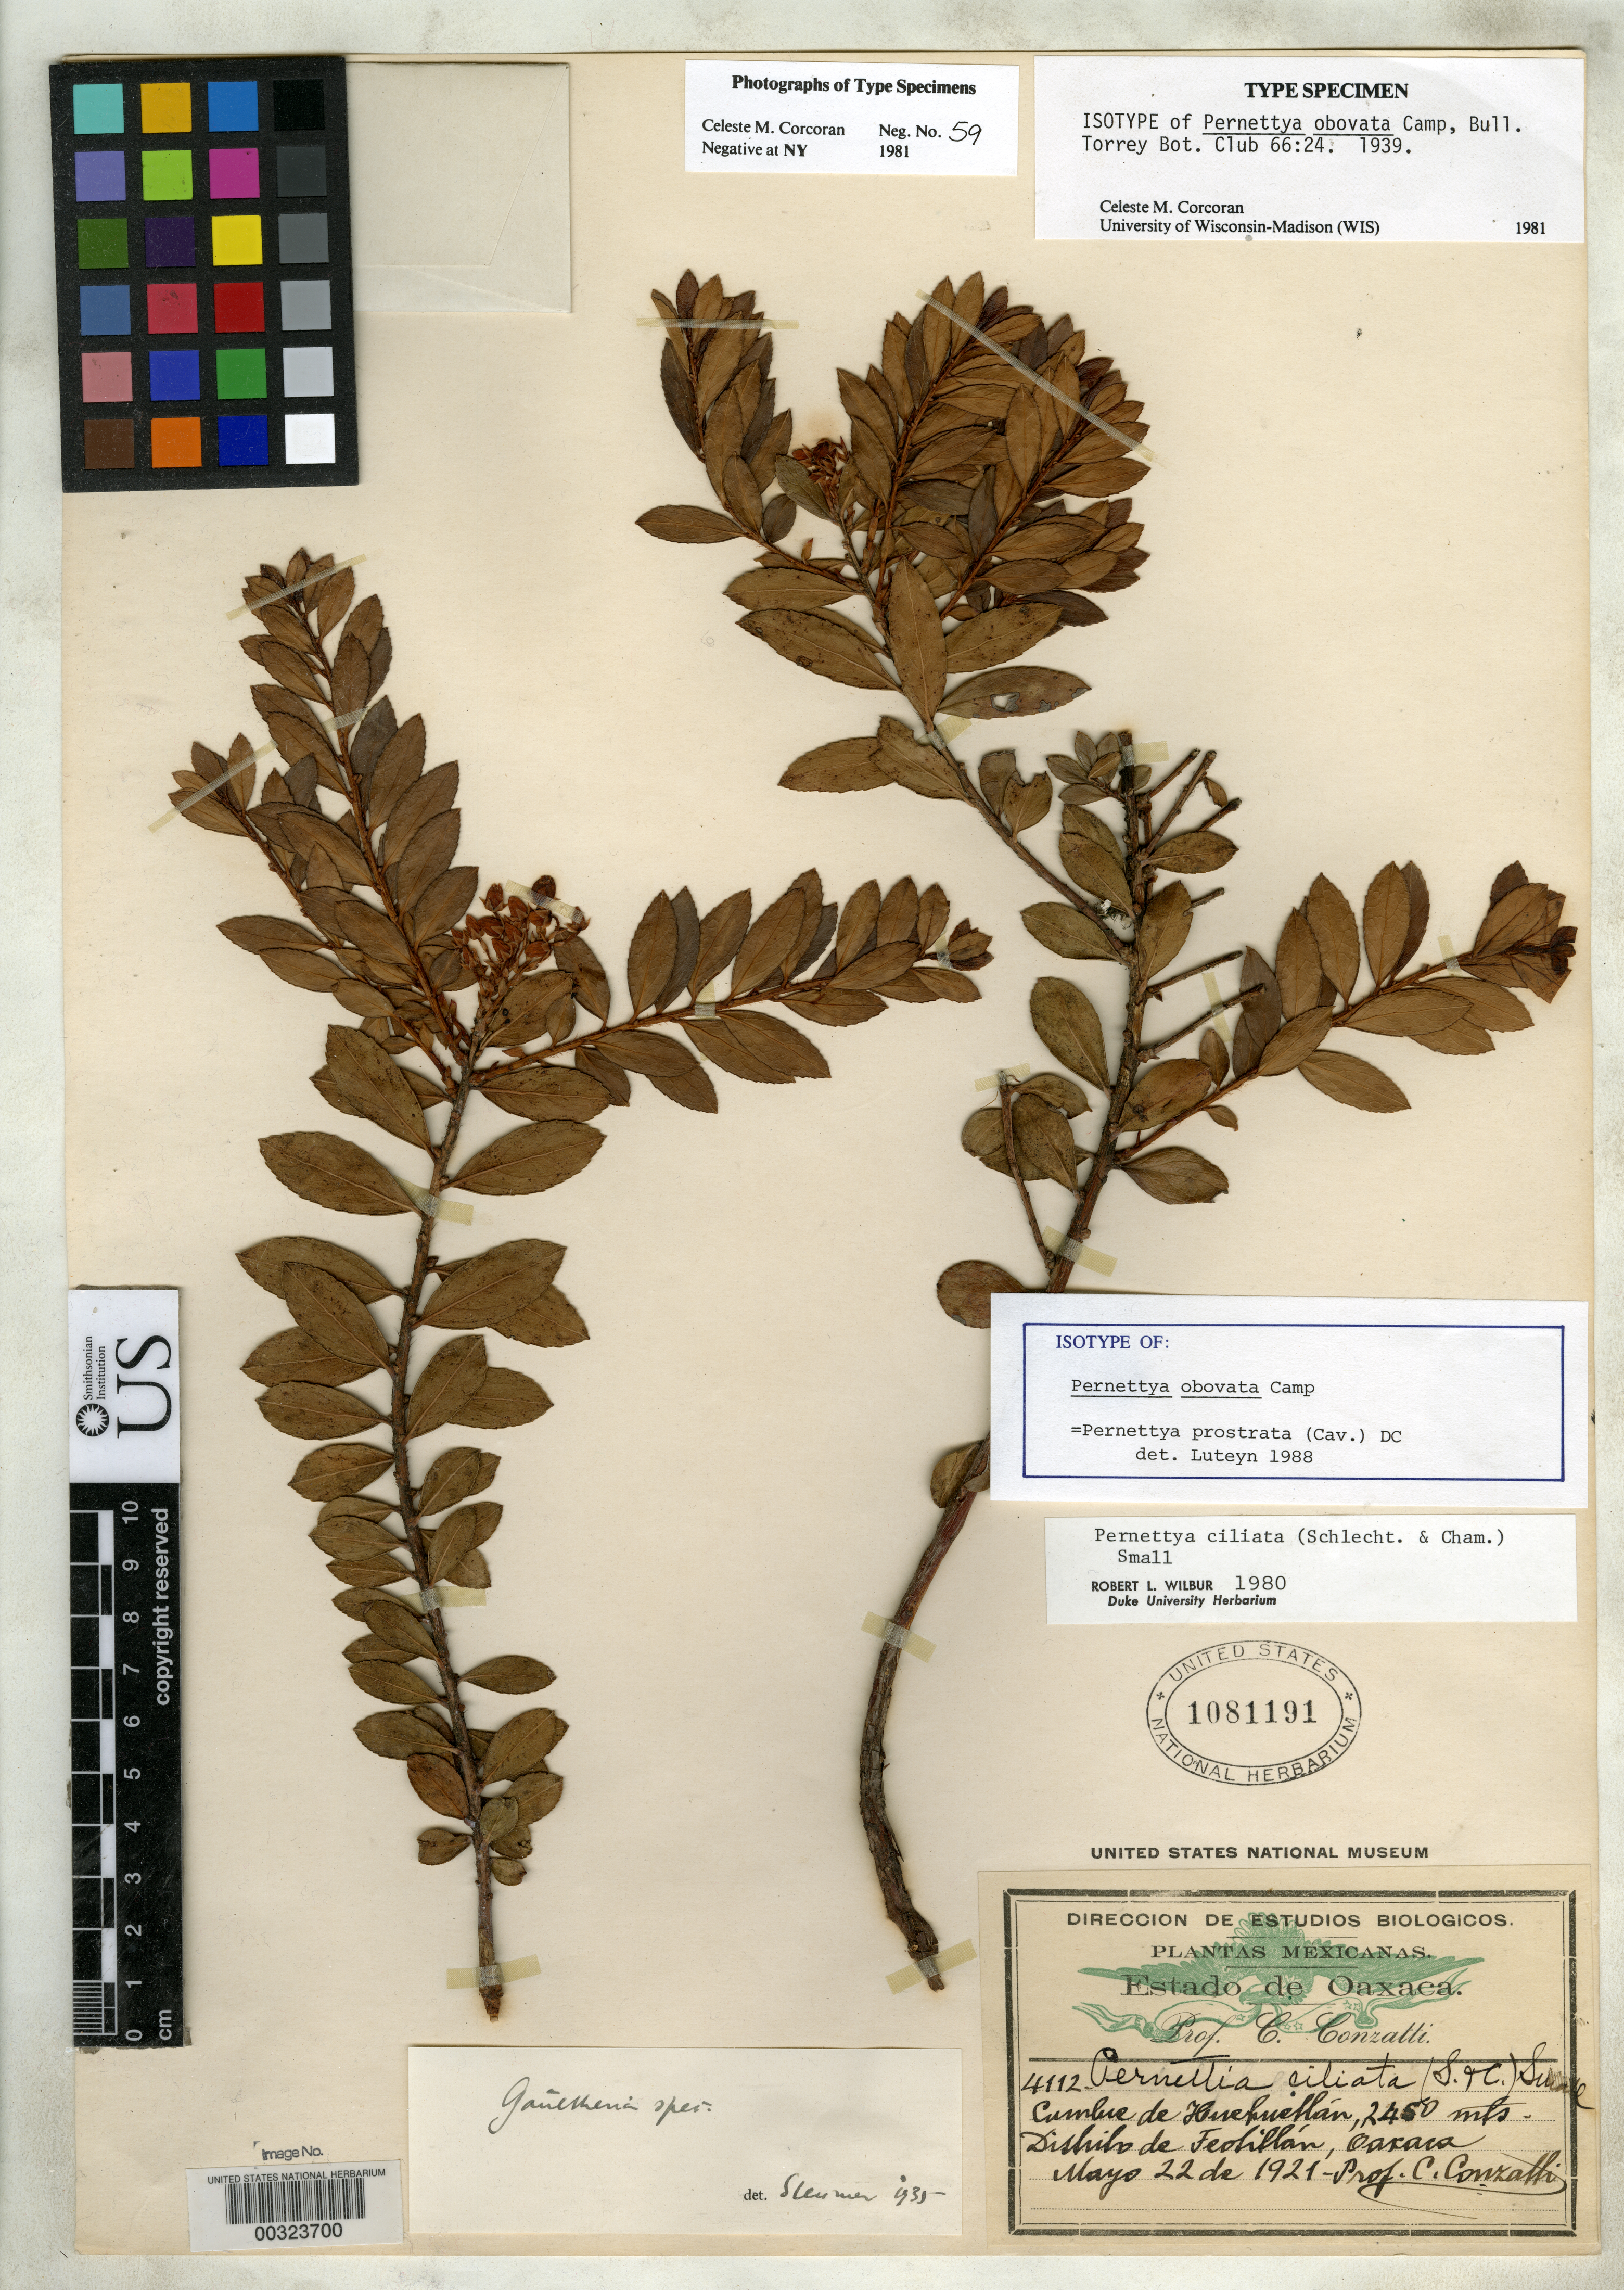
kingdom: Plantae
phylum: Tracheophyta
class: Magnoliopsida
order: Ericales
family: Ericaceae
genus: Pernettya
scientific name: Pernettya obovata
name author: Camp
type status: Isotype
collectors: C. Conzatti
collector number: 4112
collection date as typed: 22 May 1921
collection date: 1921-05-22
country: Mexico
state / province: Oaxaca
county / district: Teotiltlan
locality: Cumbre de Huehuetlan.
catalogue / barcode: US 1081191